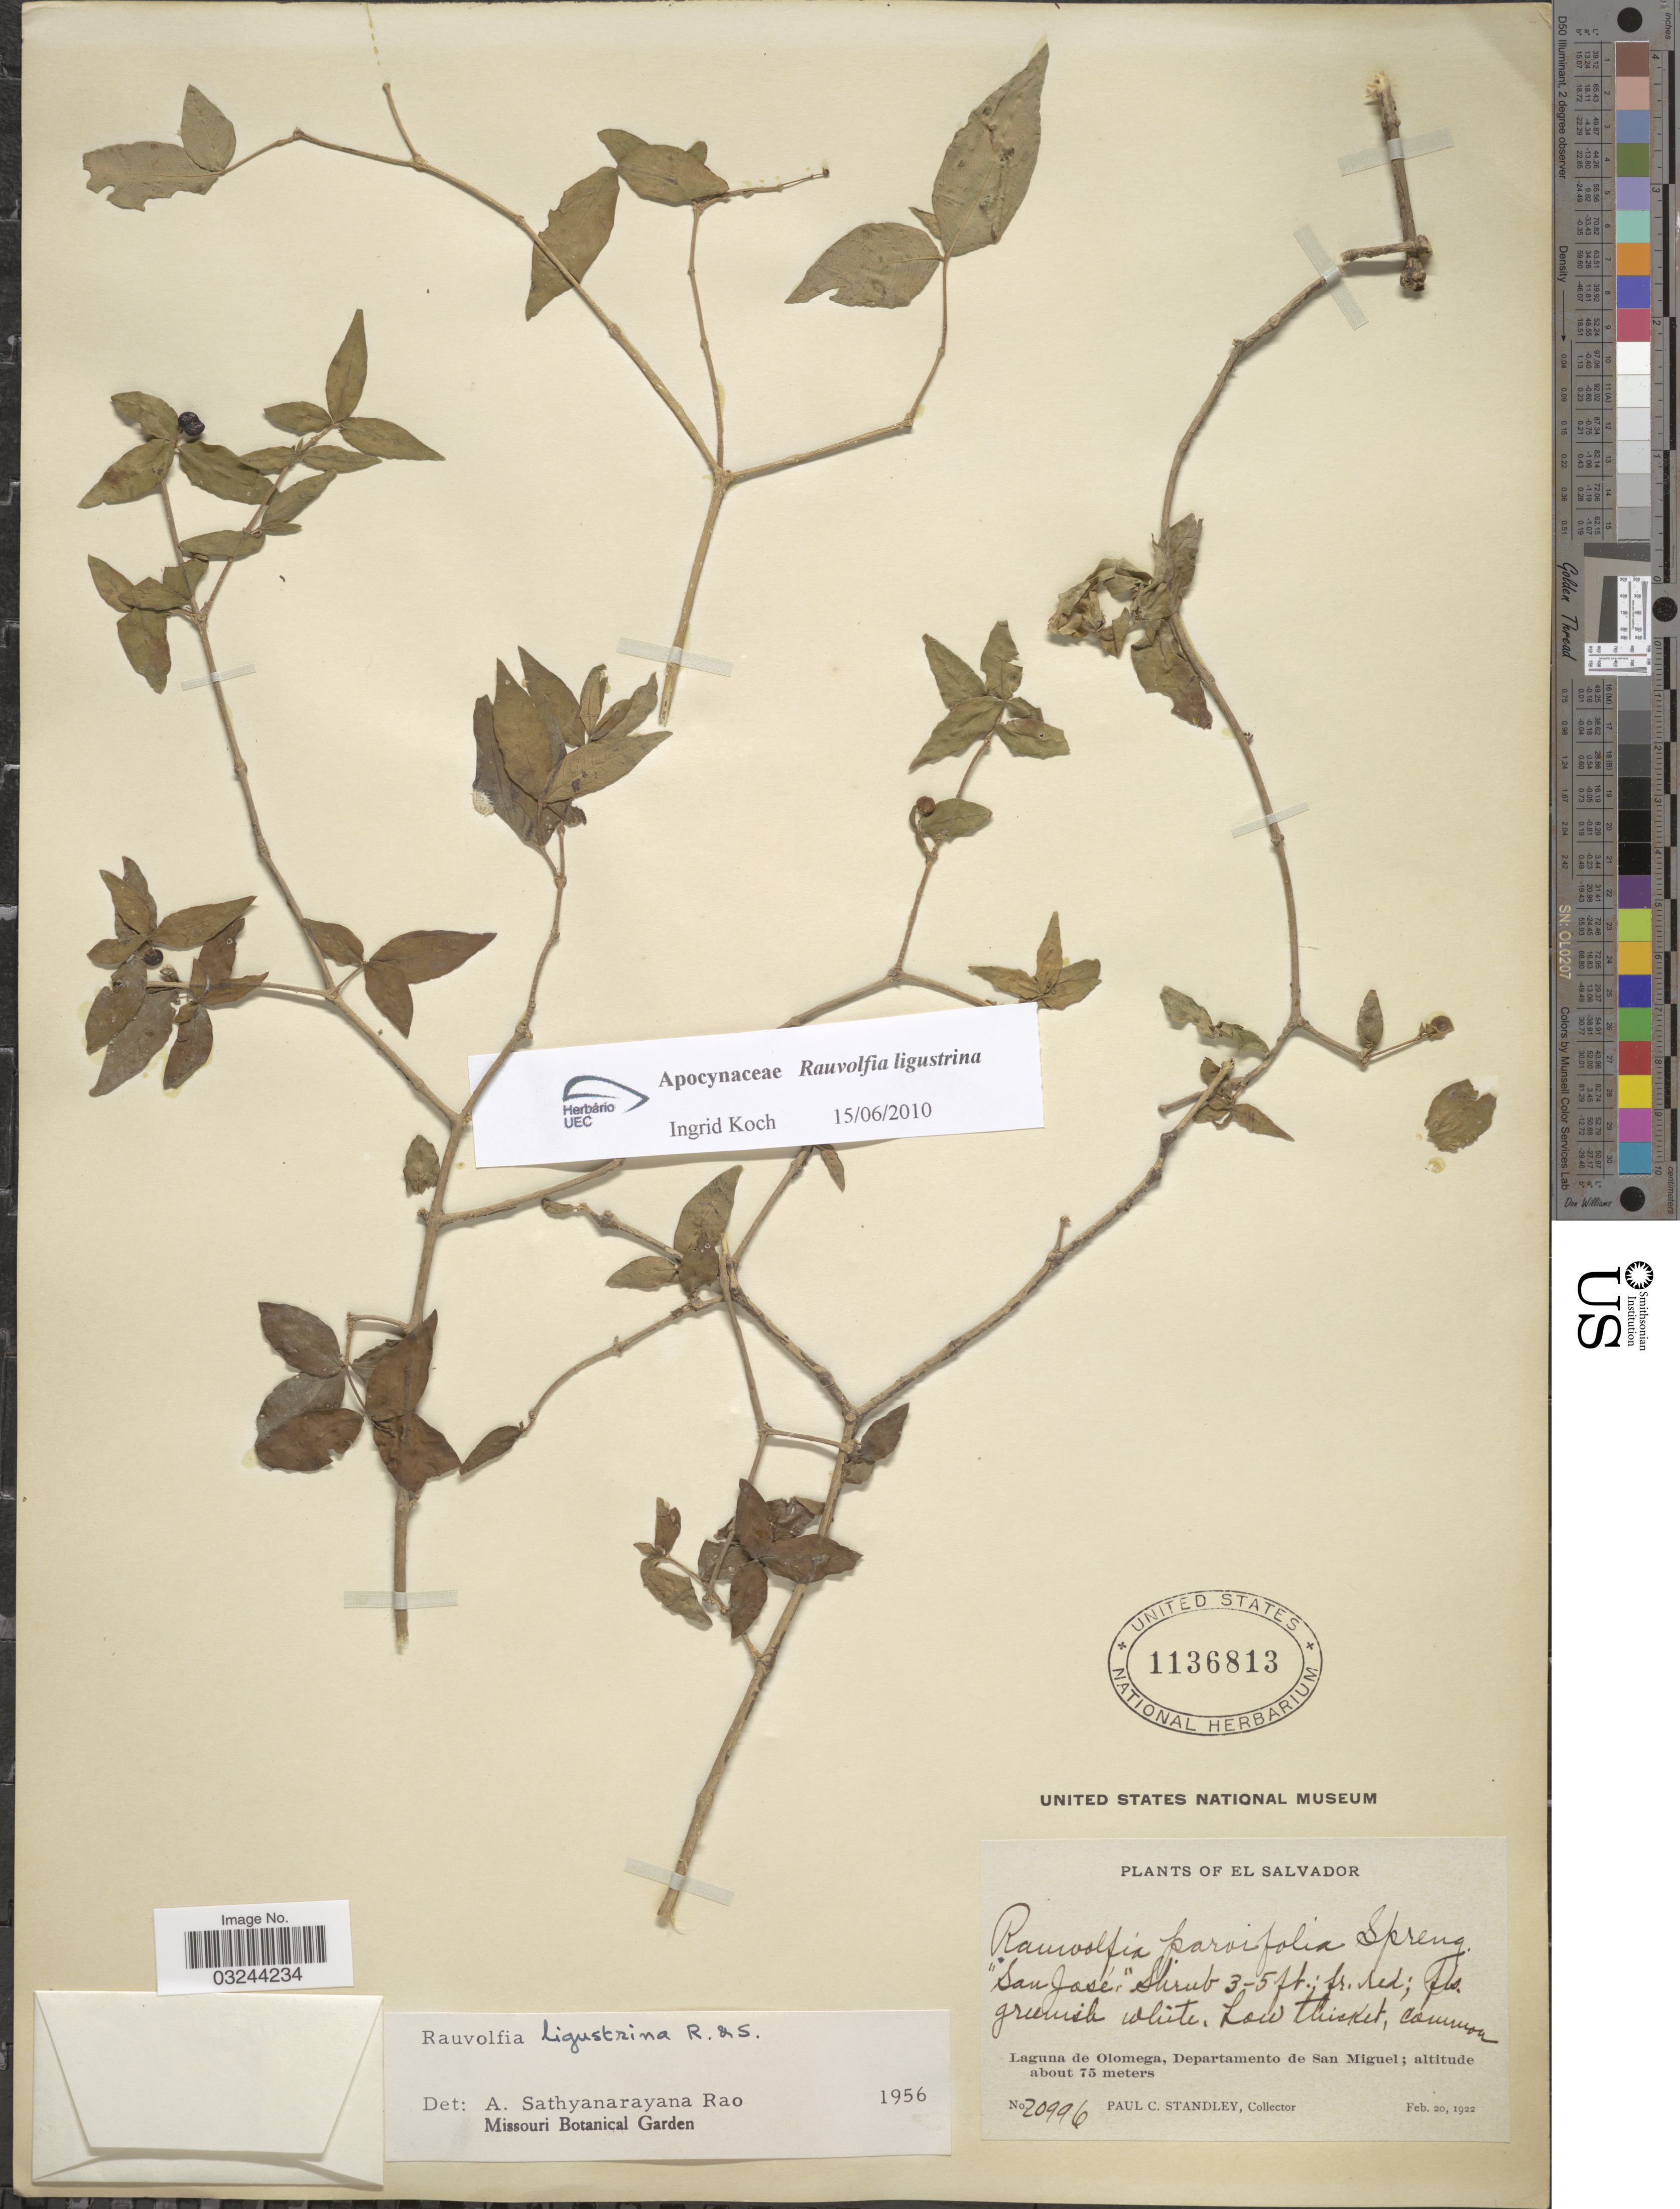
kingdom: Plantae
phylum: Tracheophyta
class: Magnoliopsida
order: Gentianales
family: Apocynaceae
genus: Rauvolfia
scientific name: Rauvolfia ligustrina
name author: Willd. ex Roem. & Schult.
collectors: P. C. Standley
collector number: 20996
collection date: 1922-02-20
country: El Salvador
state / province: San Miguel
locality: San José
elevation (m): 75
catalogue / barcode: US 1136813